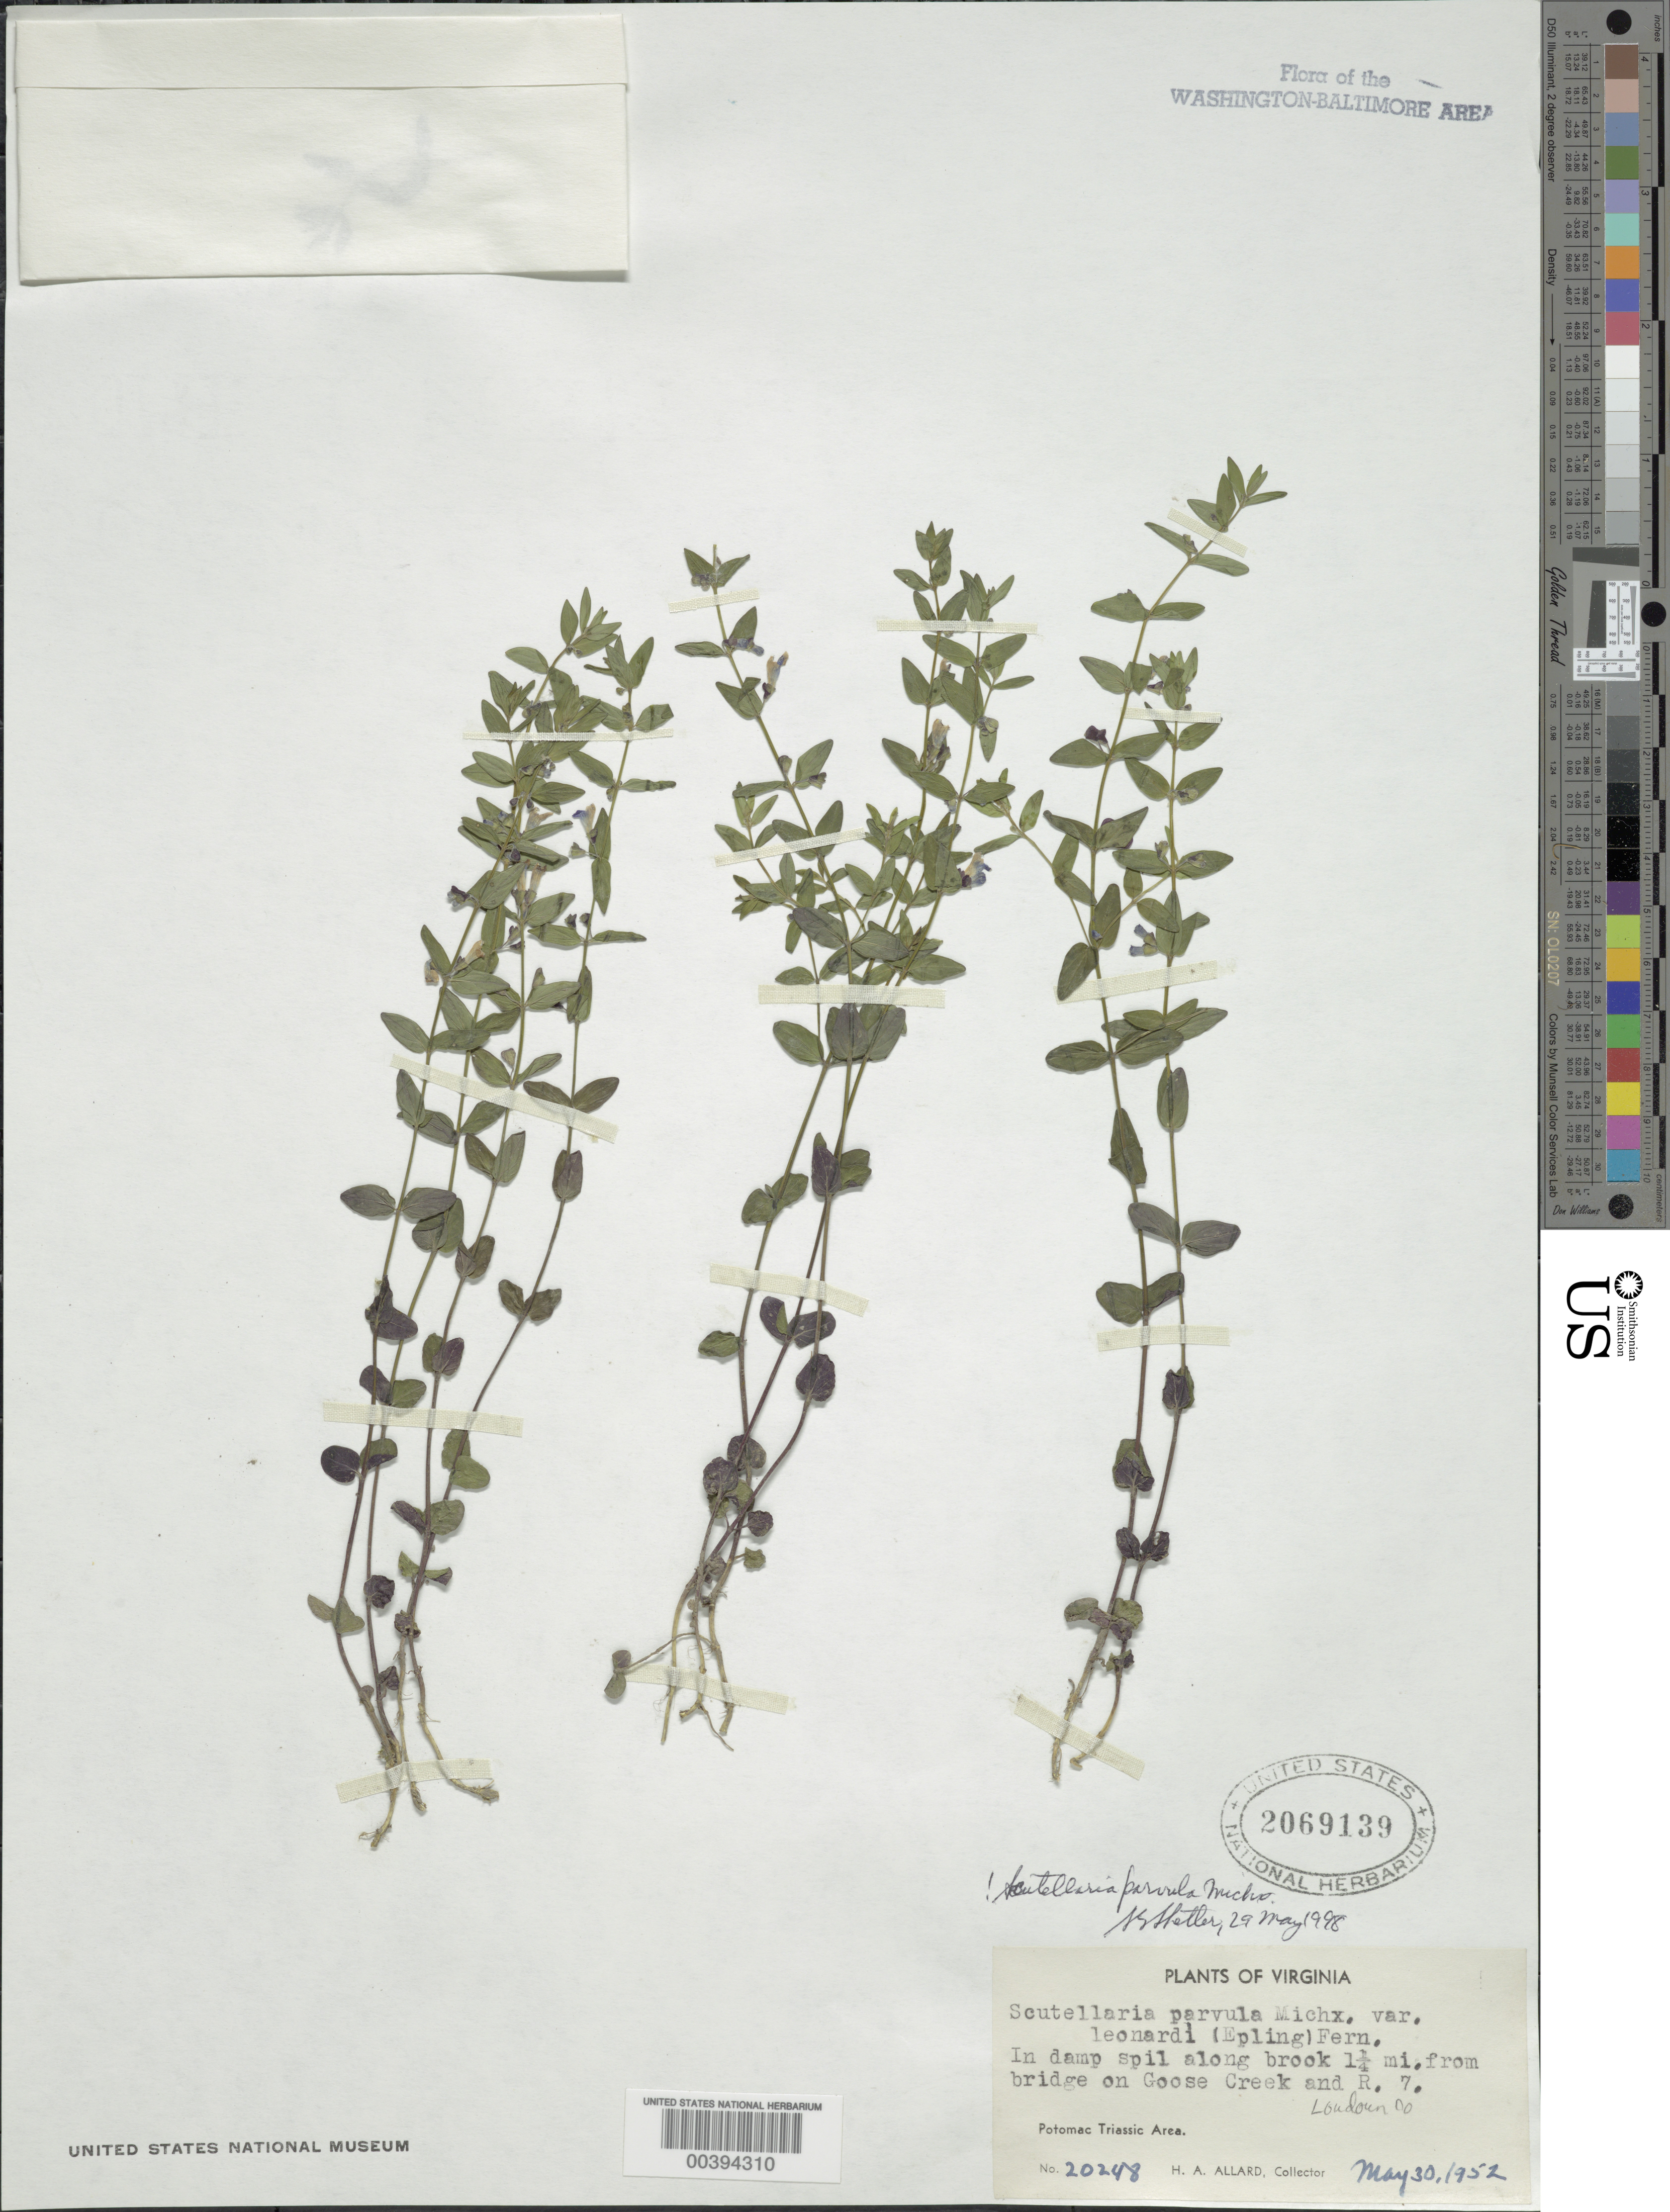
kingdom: Plantae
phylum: Tracheophyta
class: Magnoliopsida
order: Lamiales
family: Lamiaceae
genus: Scutellaria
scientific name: Scutellaria parvula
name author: Michx.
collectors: H. A. Allard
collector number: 20248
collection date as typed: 30 May 1952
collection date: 1952-05-30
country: United States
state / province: Virginia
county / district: Loudoun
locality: Near Route 7 Bridge on Goose Creek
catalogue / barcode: US 2069139